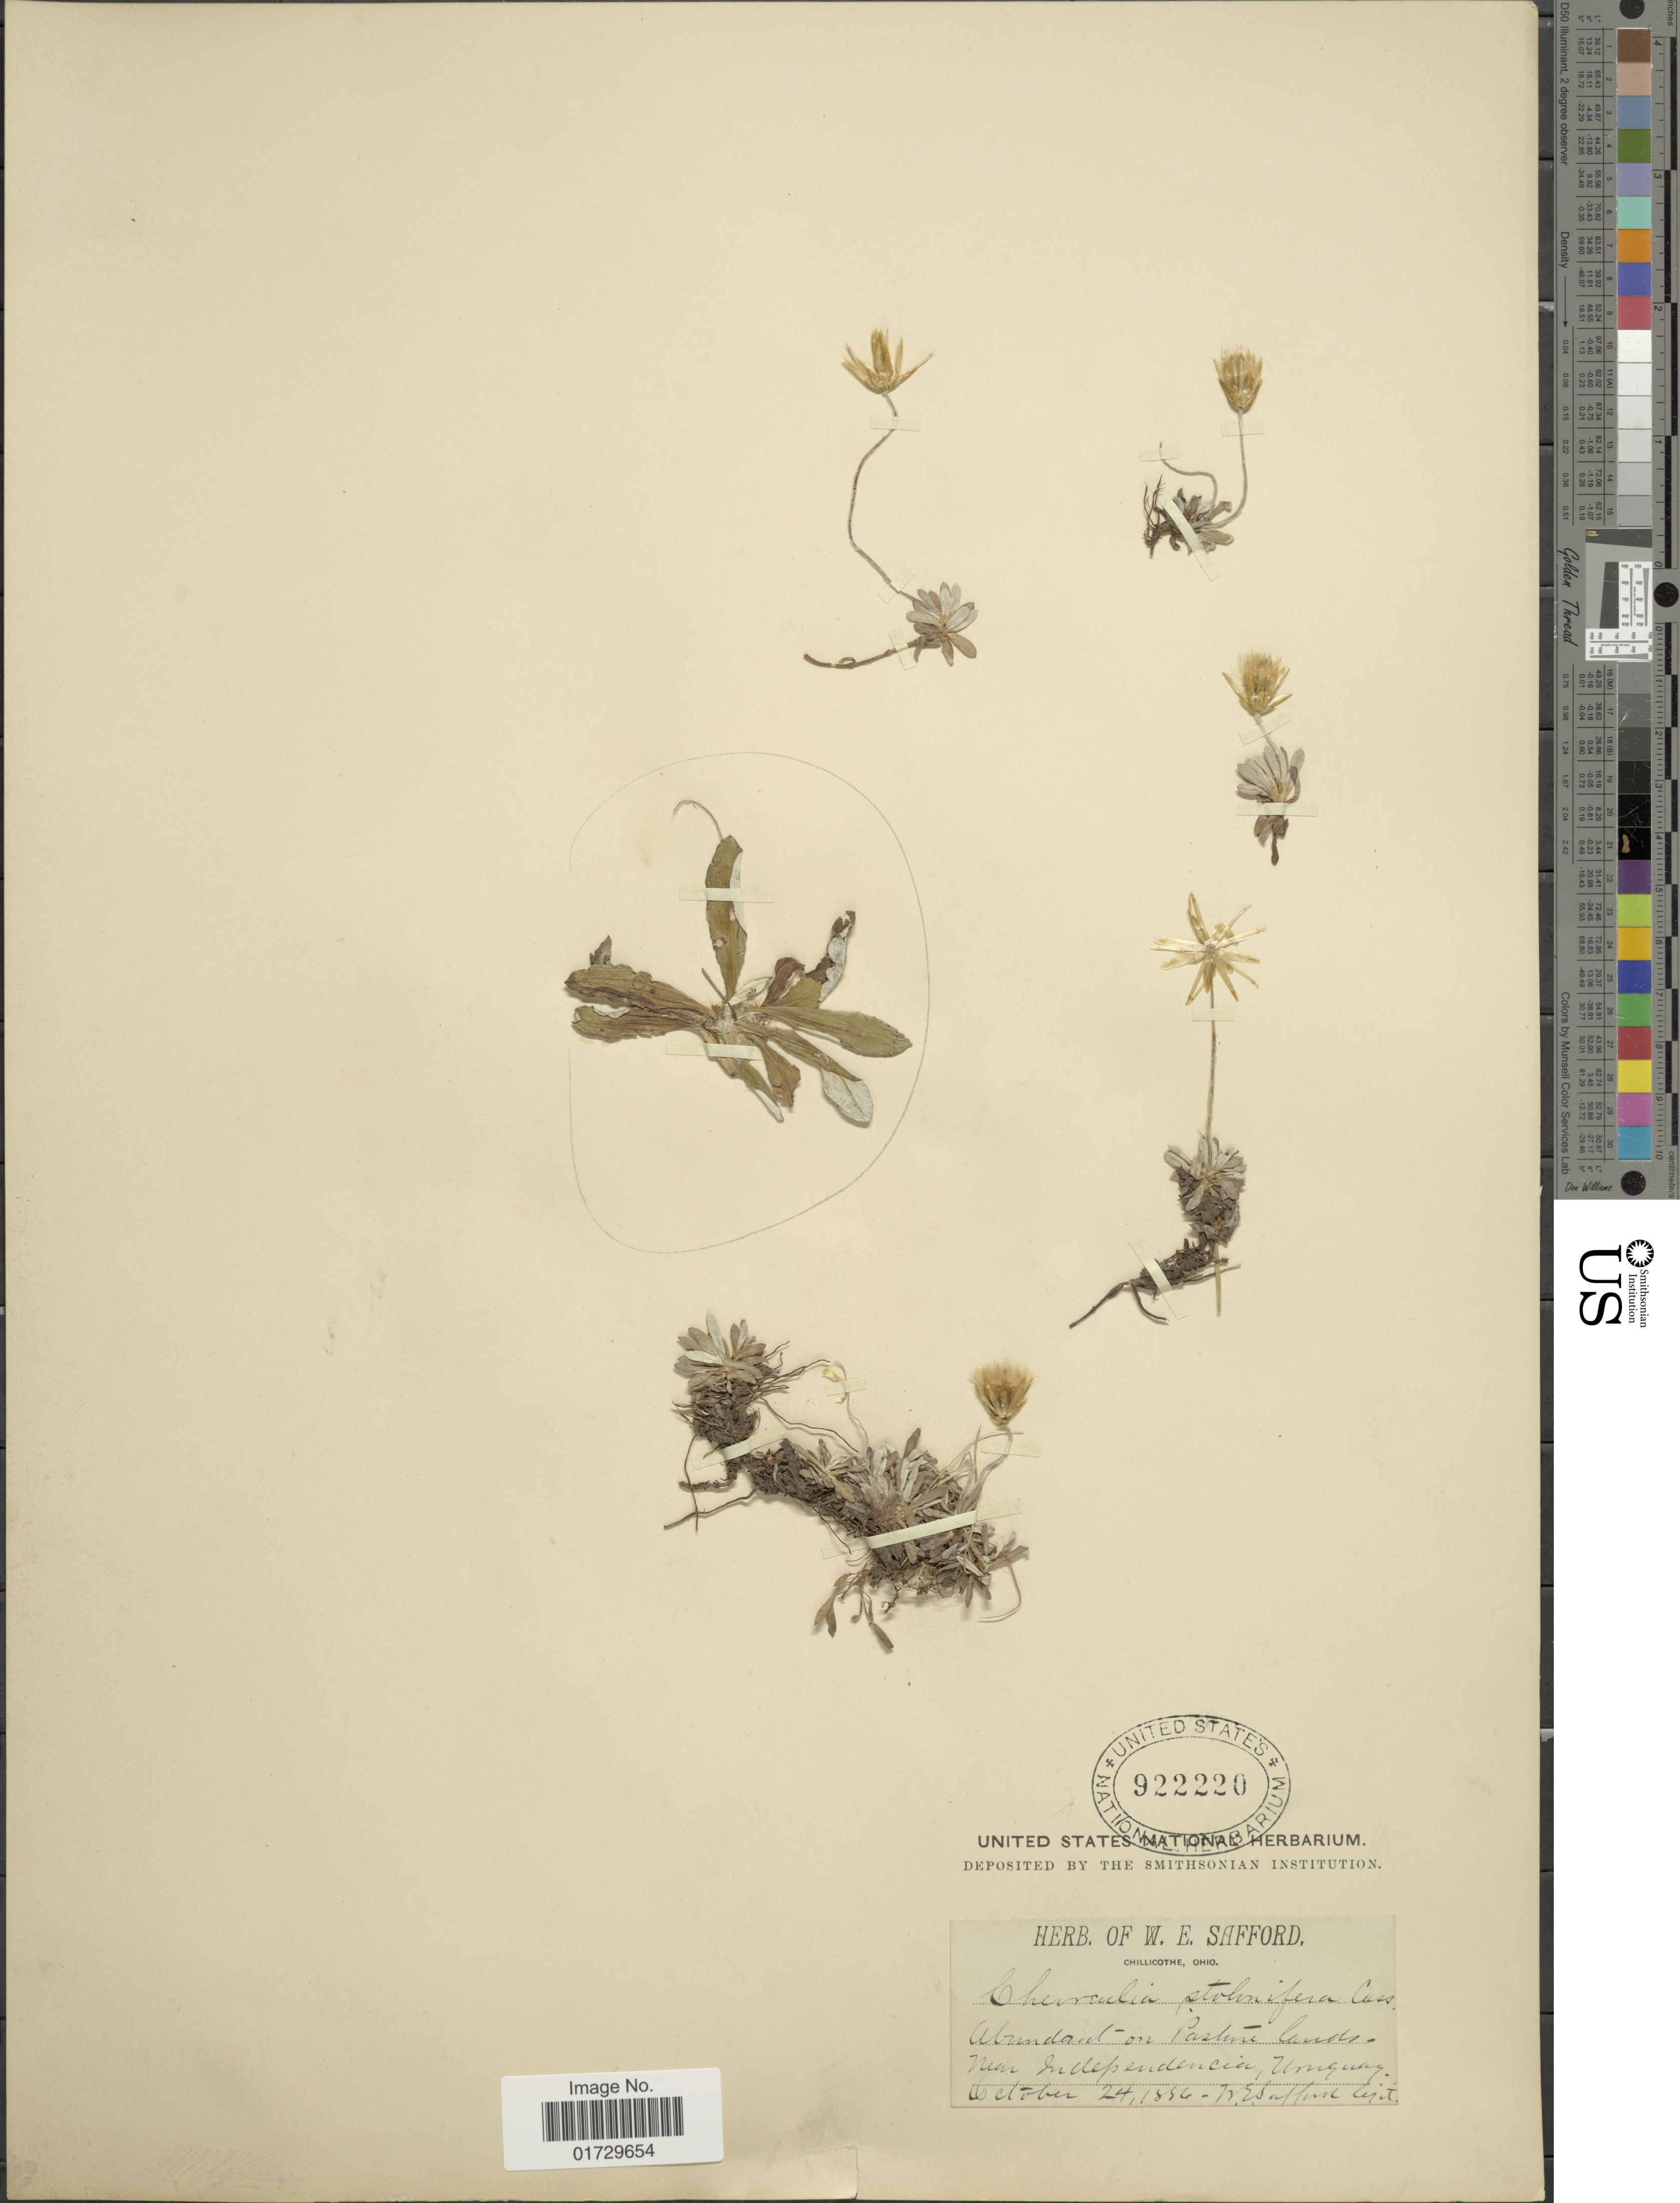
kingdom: Plantae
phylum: Tracheophyta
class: Magnoliopsida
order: Asterales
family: Asteraceae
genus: Chevreulia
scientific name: Chevreulia sarmentosa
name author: (Pers.) S.F. Blake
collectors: W. E. Safford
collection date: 1886-10-24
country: Uruguay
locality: Abundant on Pastine lands - near Independencia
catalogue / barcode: US 922220